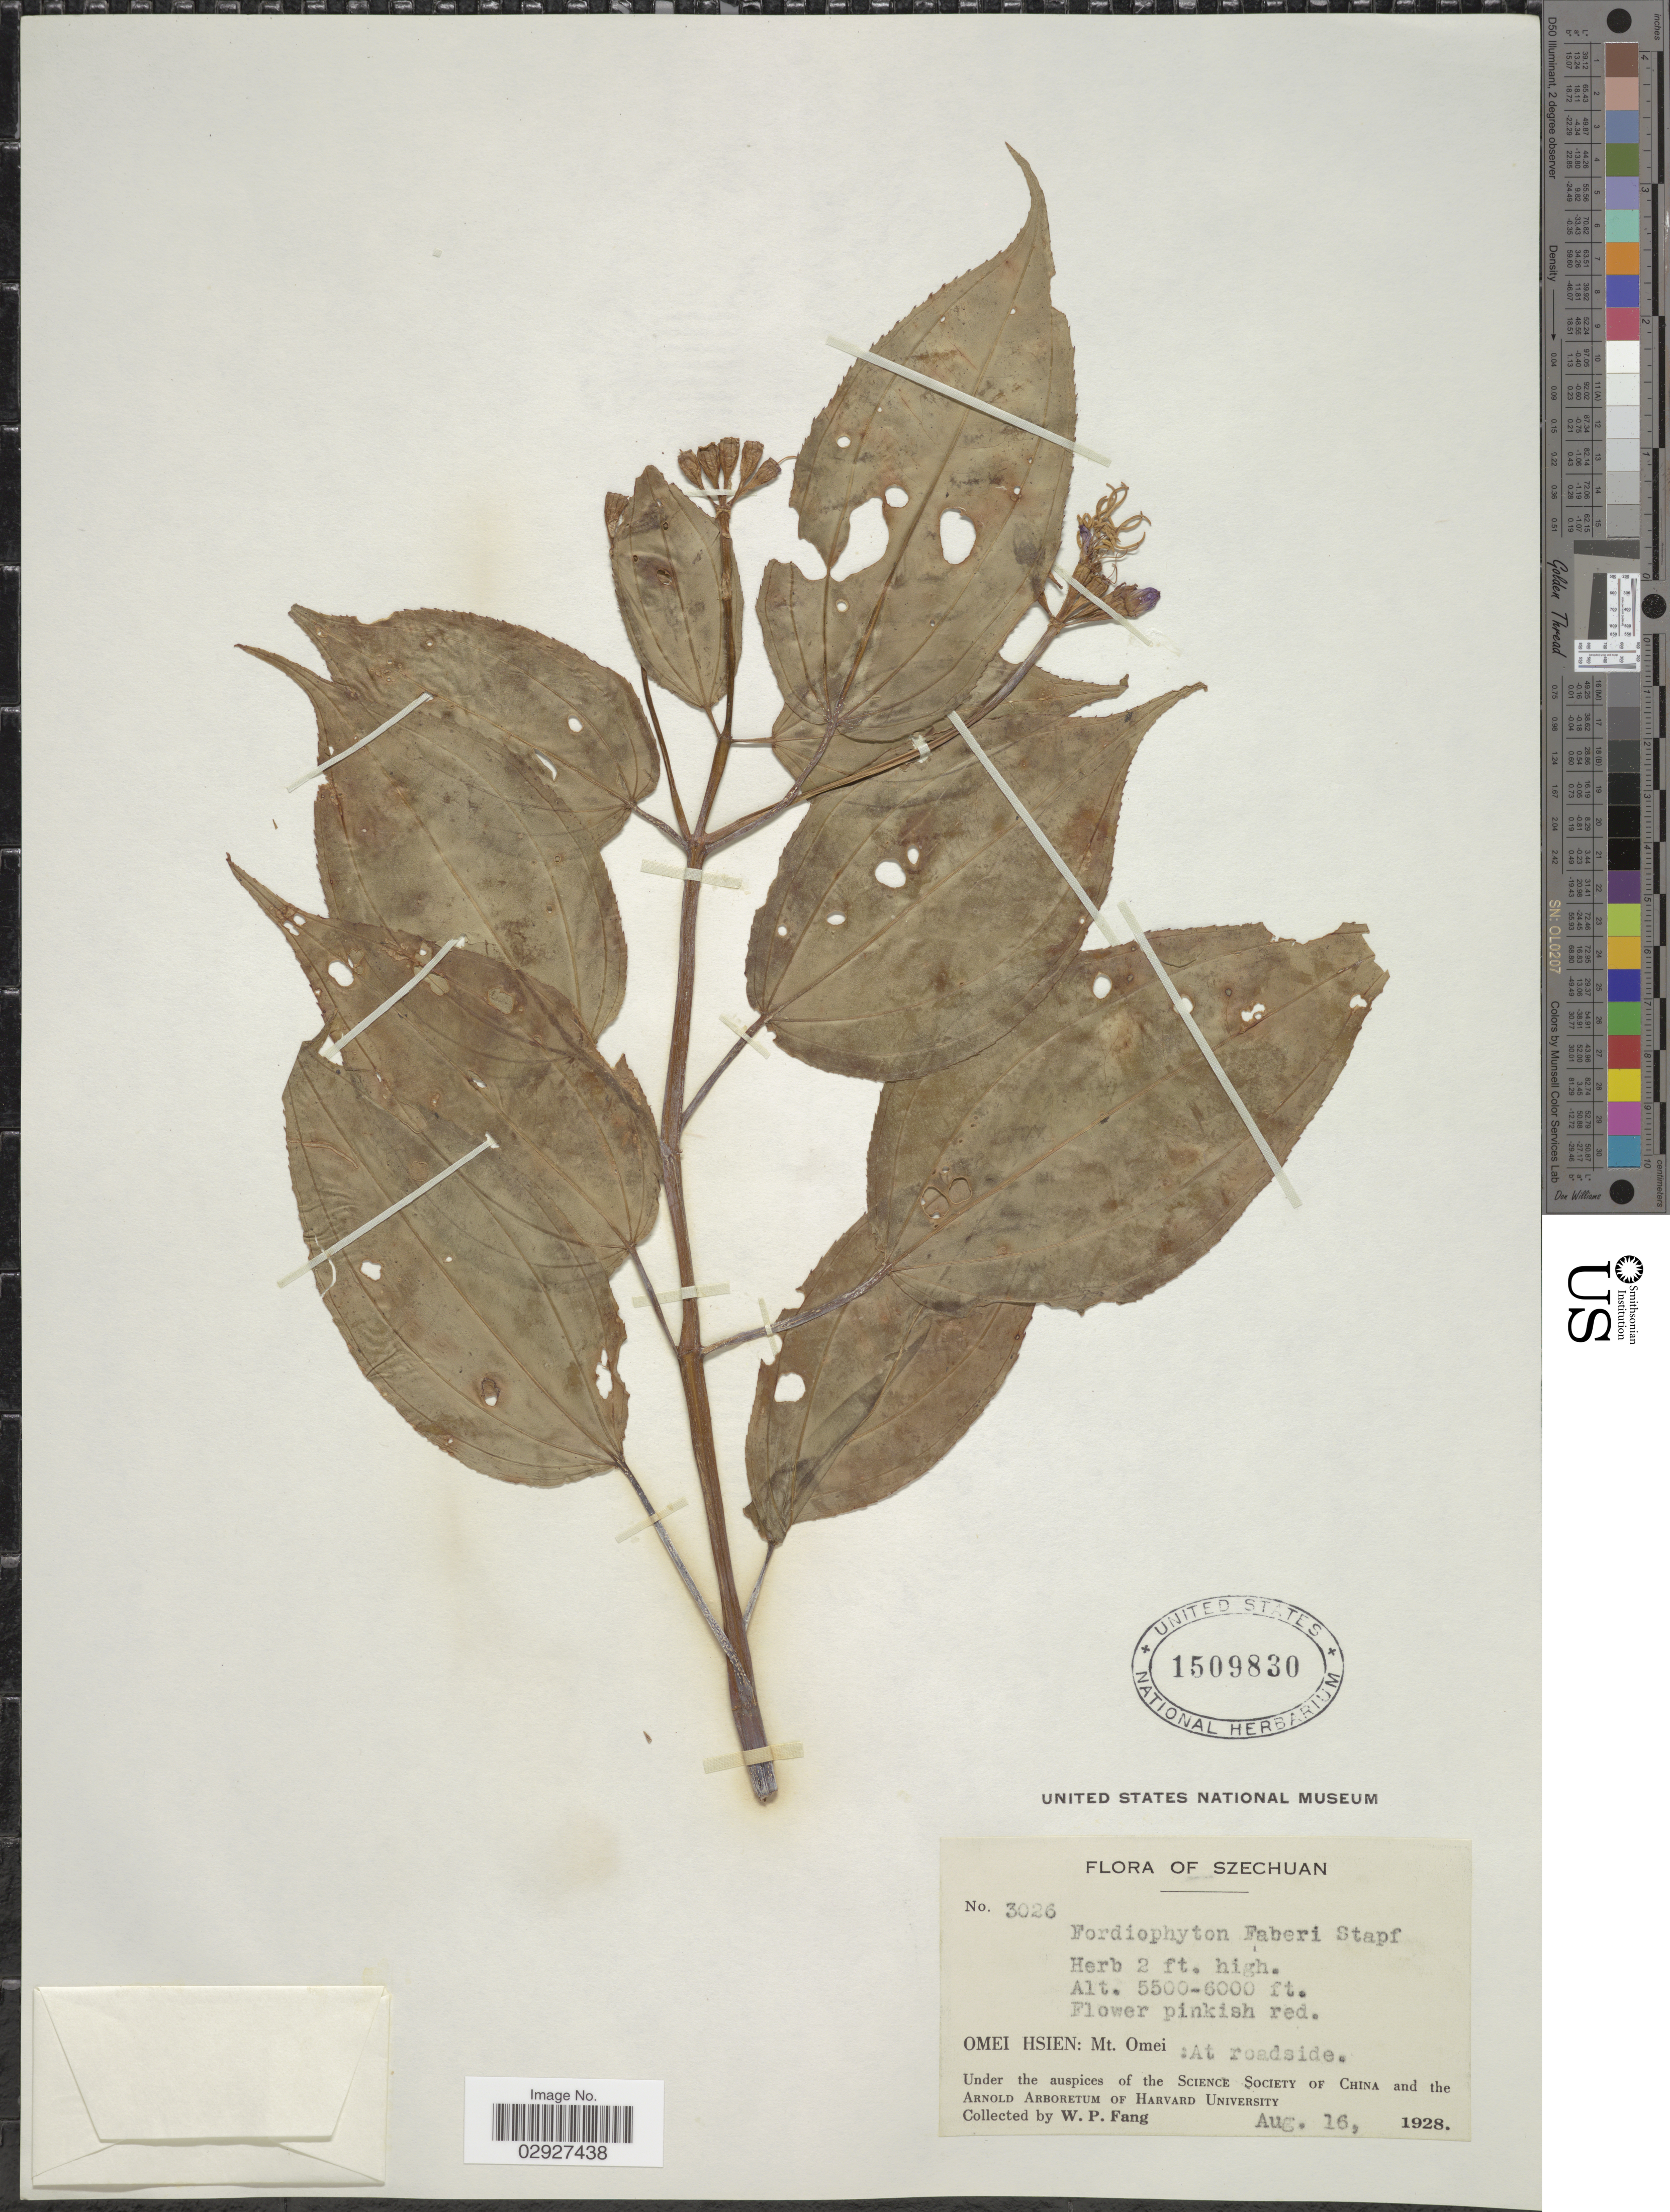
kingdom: Plantae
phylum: Tracheophyta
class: Magnoliopsida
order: Myrtales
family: Melastomataceae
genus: Fordiophyton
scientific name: Fordiophyton faberi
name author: Stapf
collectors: W. P. Fang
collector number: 3026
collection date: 1928-08-16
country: China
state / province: Sichuan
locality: Szechuan, Omei Hsien: Mt. Omei: At roadside.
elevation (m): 1676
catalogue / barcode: US 1509830